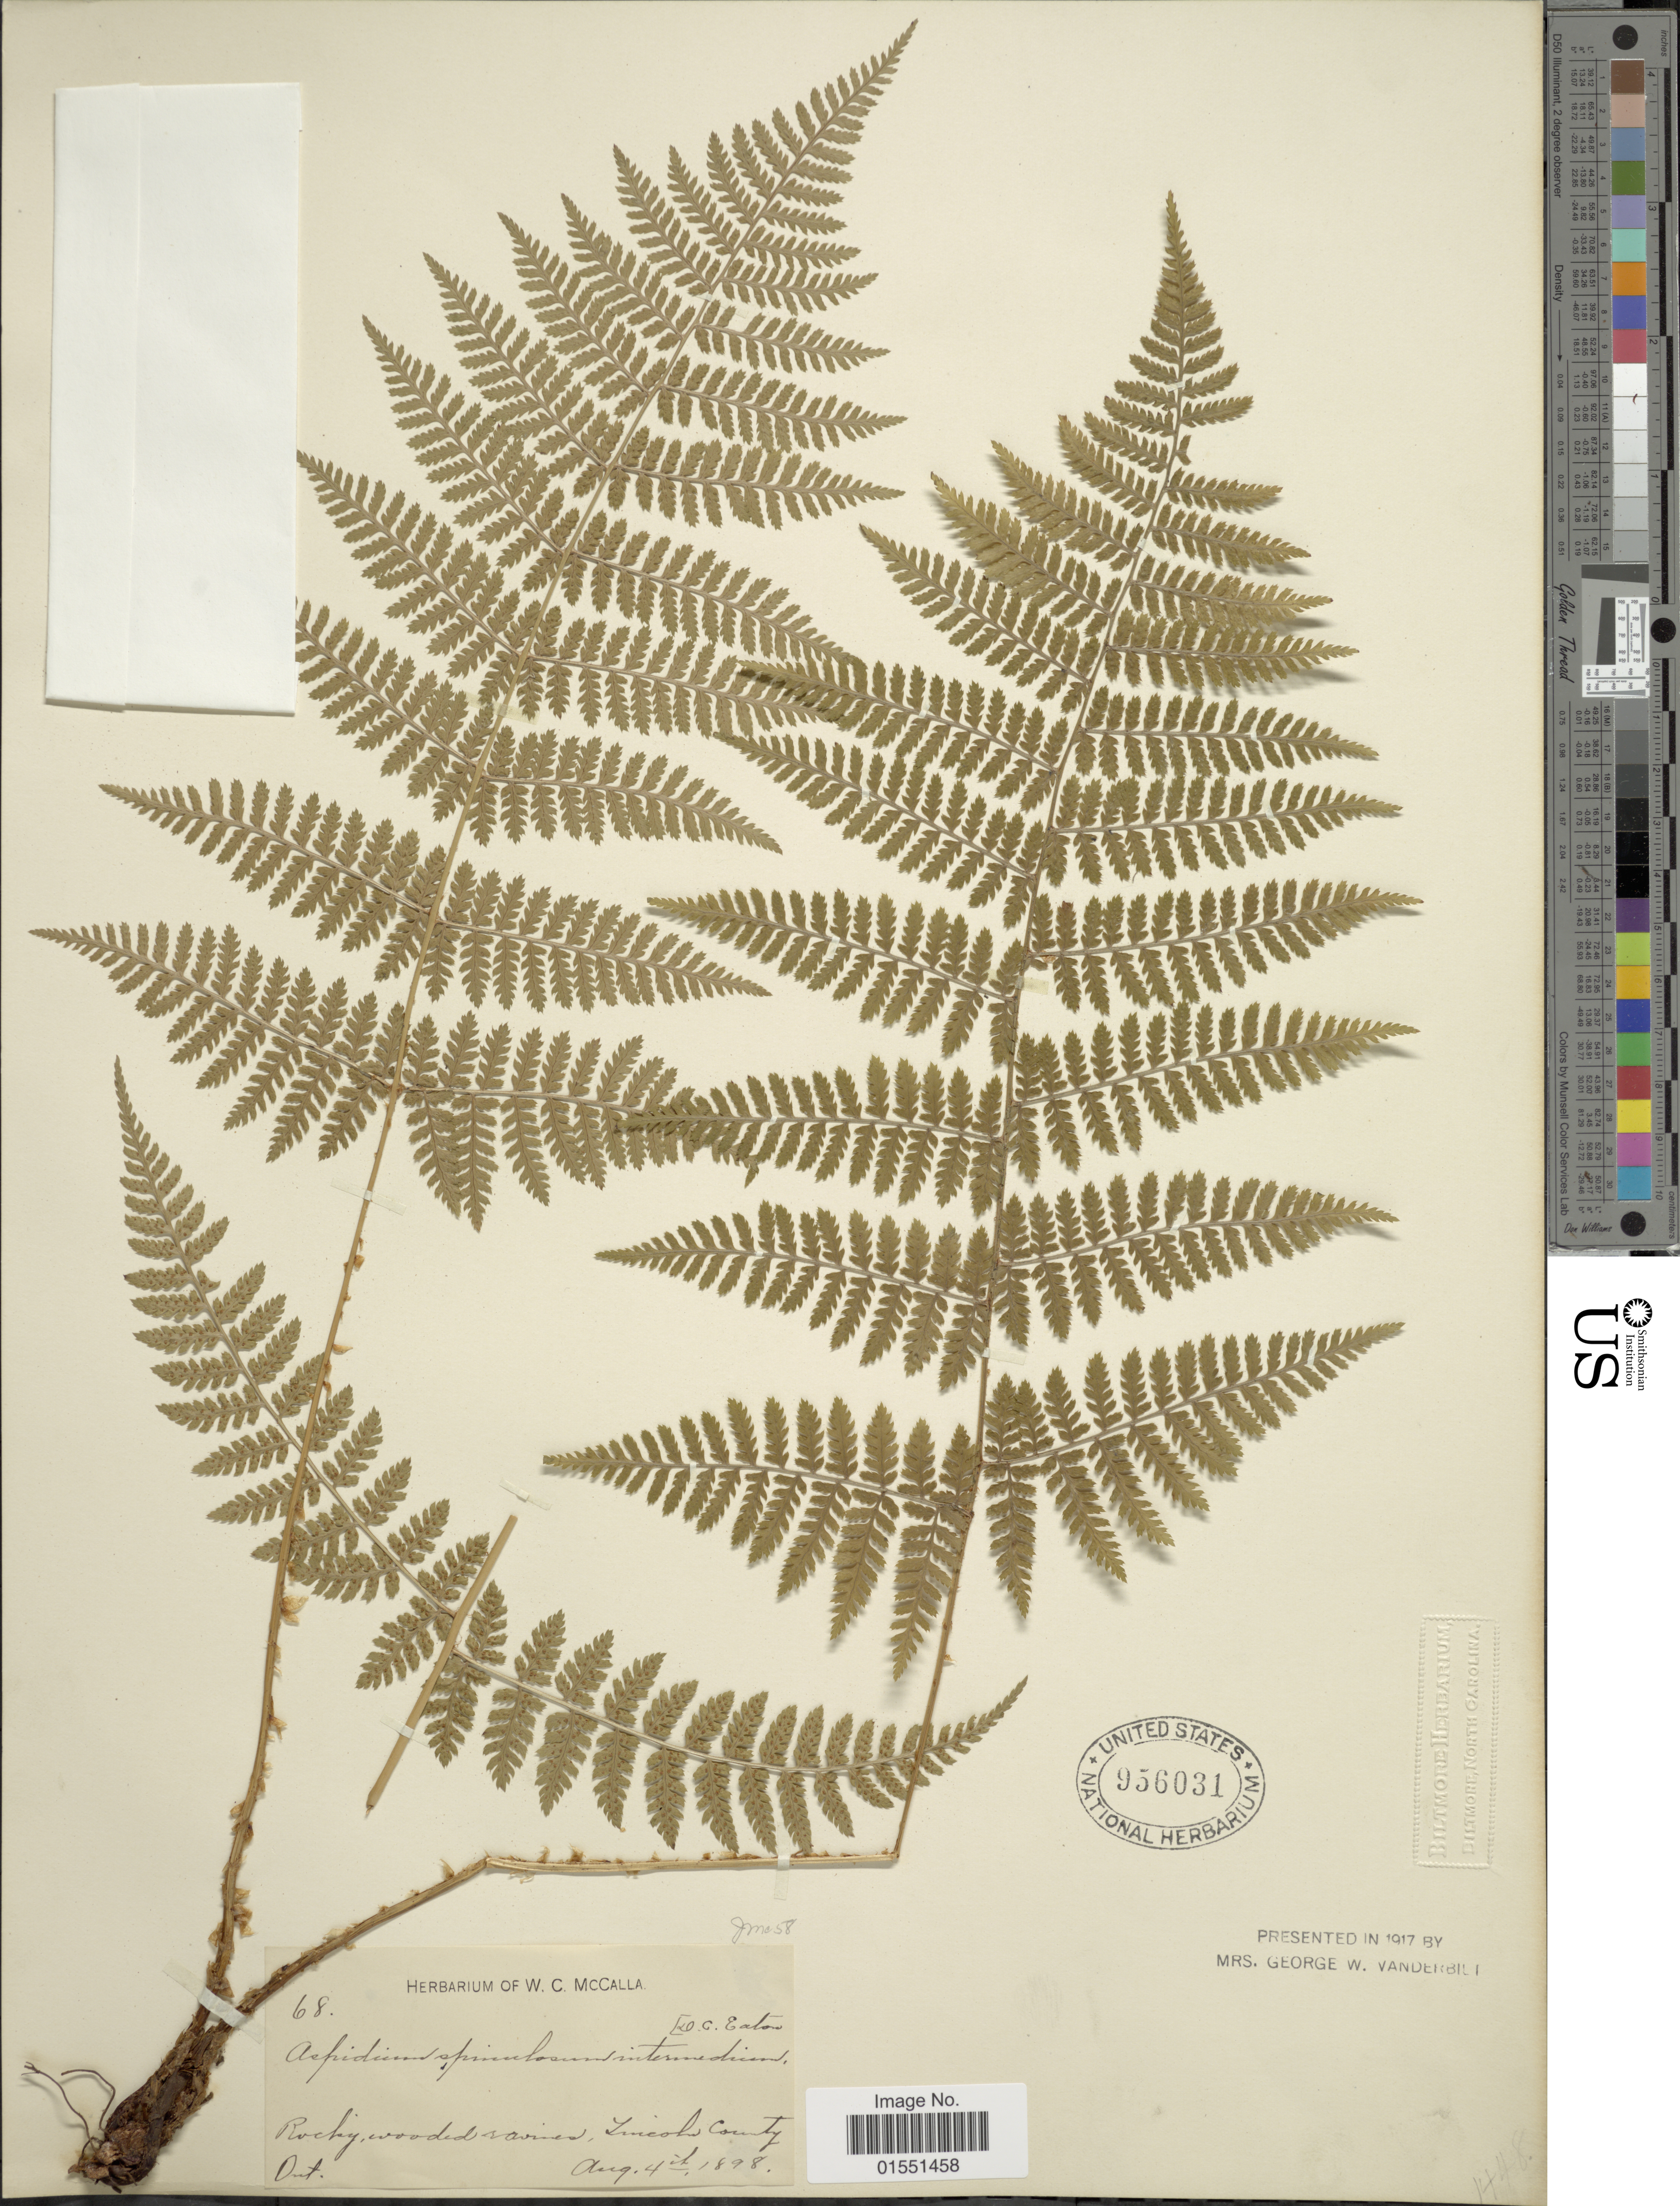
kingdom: Plantae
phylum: Tracheophyta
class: Polypodiopsida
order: Polypodiales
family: Dryopteridaceae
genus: Dryopteris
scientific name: Dryopteris intermedia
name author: (Muhl.) A. Gray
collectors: D. Eaton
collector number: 68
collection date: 1898-08-04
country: Canada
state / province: Ontario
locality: Rocky, wooded ravines, Lincoln County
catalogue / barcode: US 956031